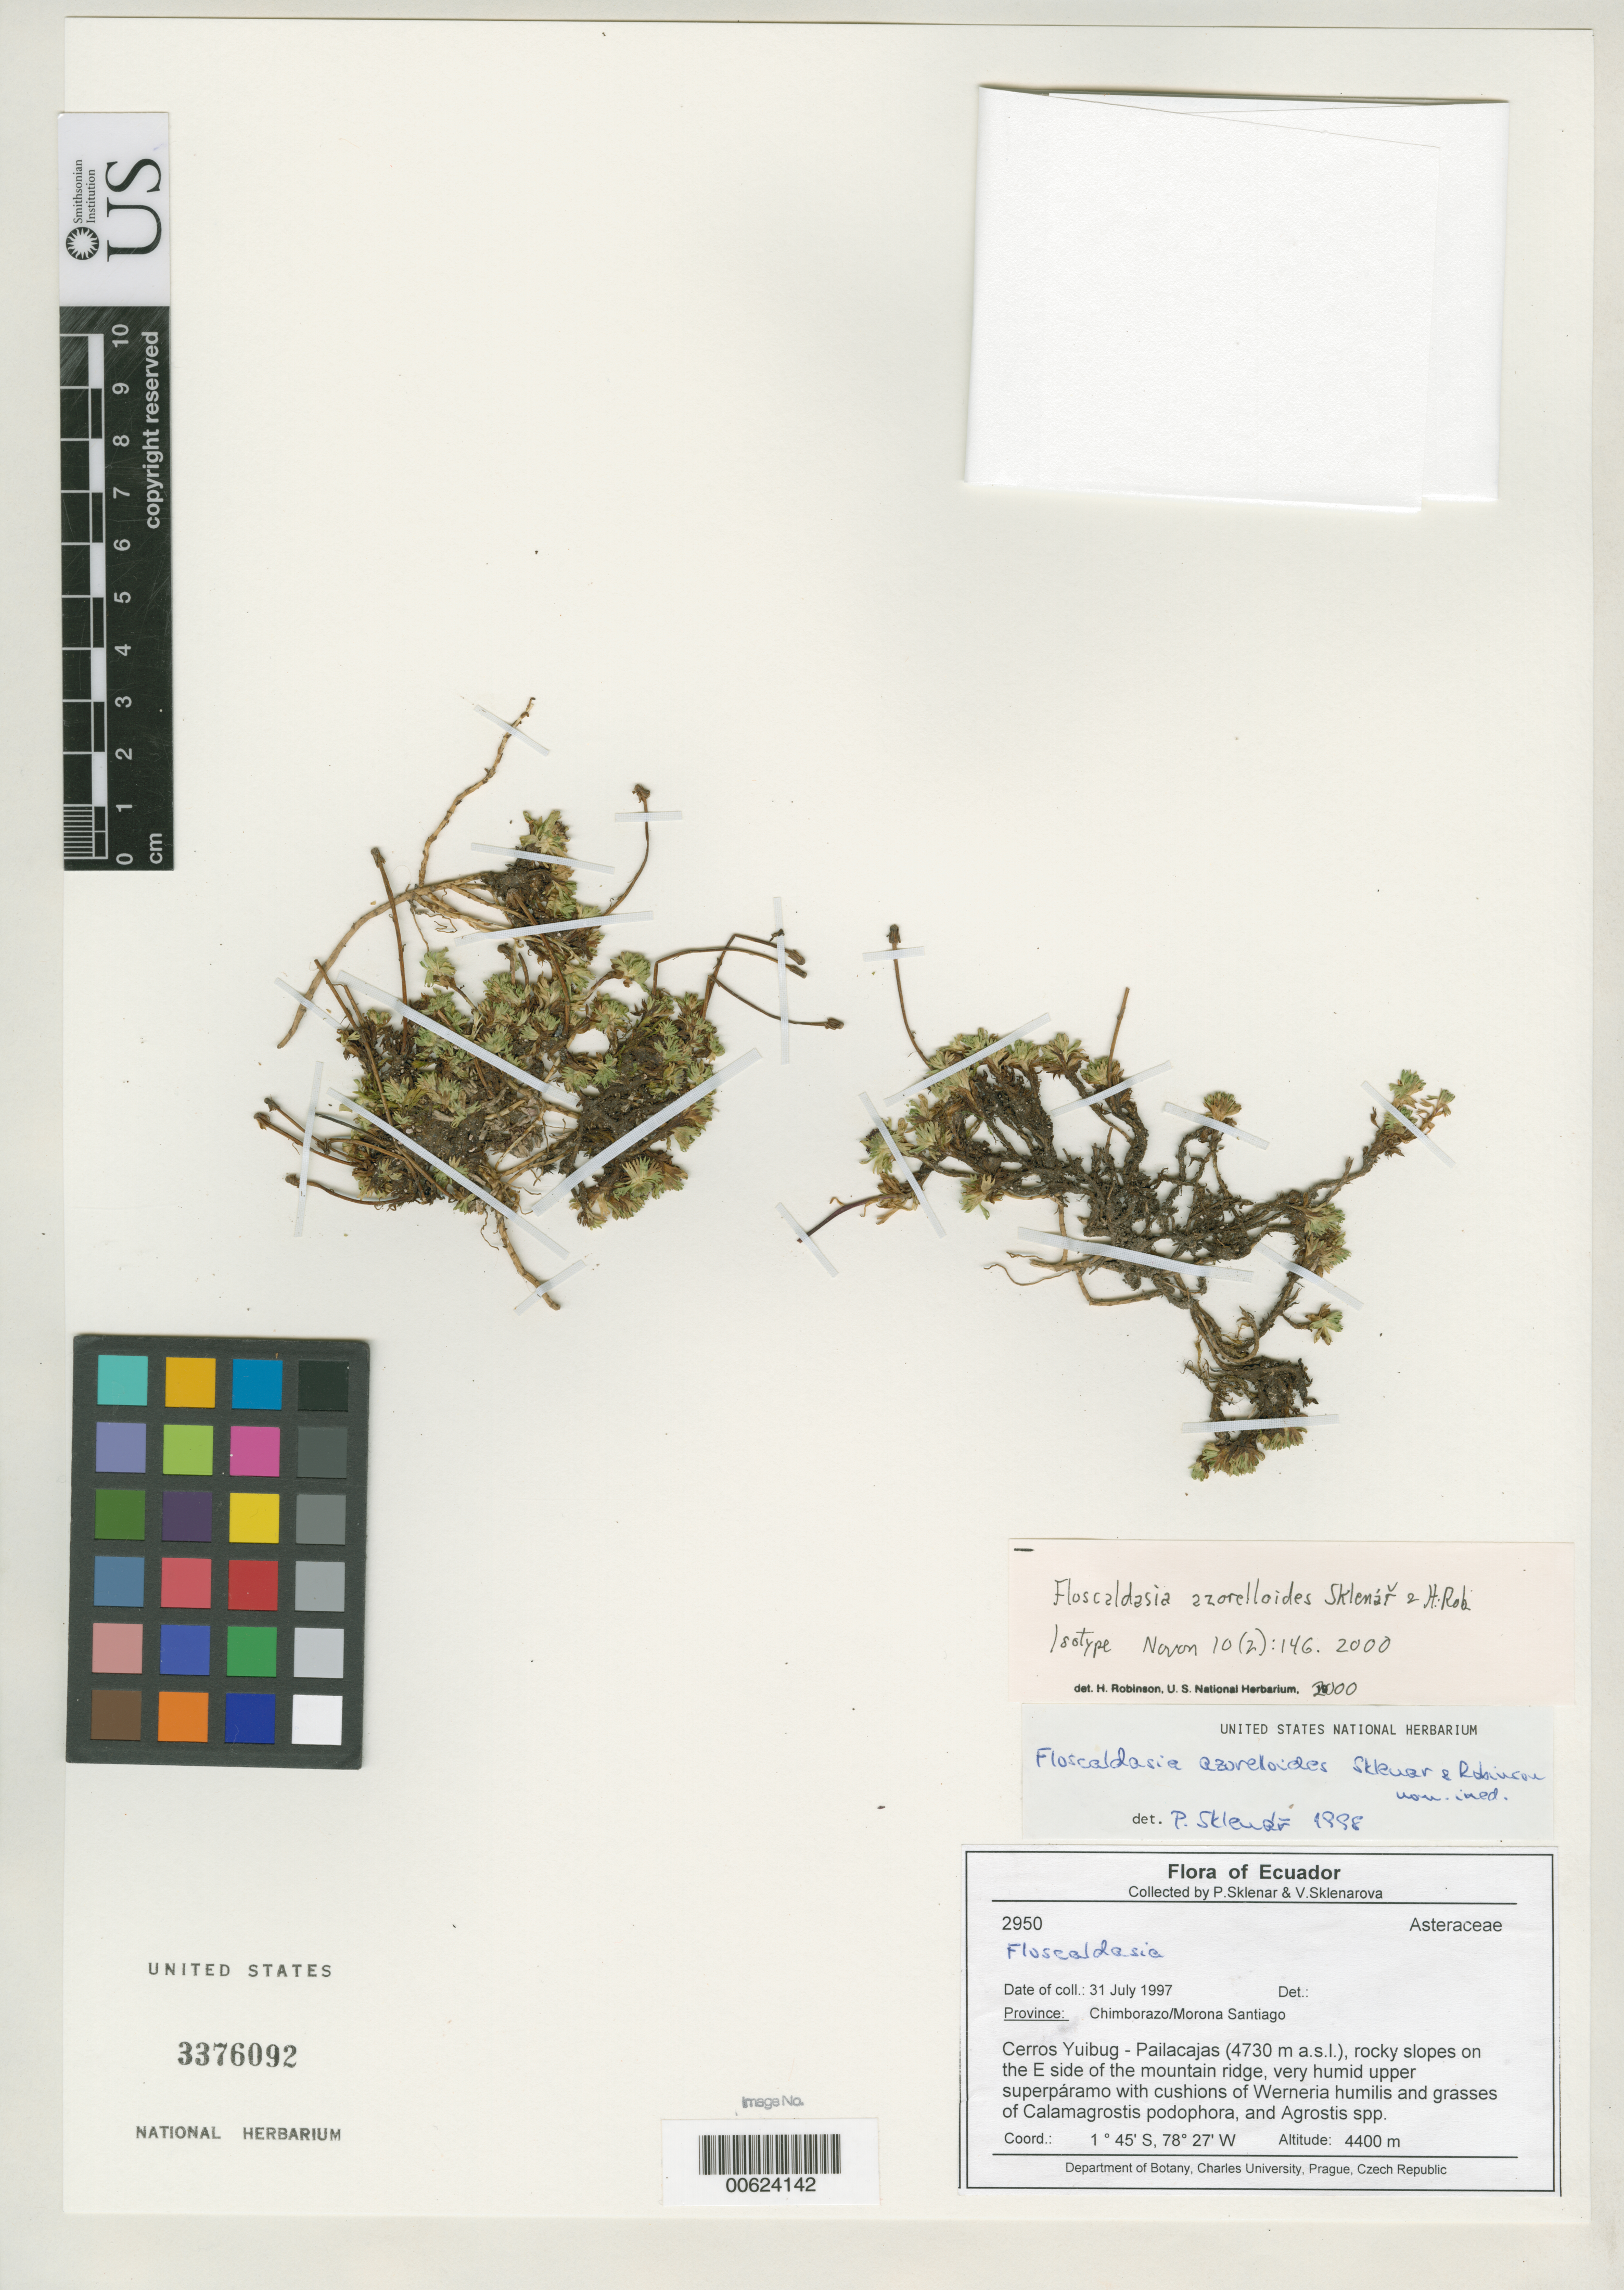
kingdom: Plantae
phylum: Tracheophyta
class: Magnoliopsida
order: Asterales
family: Asteraceae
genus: Floscaldasia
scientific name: Floscaldasia azorelloides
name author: Sklenár & H. Rob.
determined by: Robinson, Harold E., (US)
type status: Isotype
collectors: P. Sklenár & V. Sklenárová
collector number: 2950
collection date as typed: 31 Jul 1997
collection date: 1997-07-31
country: Ecuador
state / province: Chimborazo / Morona-Santiago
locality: Cerros Yuibug, Paila Cajas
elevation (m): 4400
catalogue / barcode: US 3376092